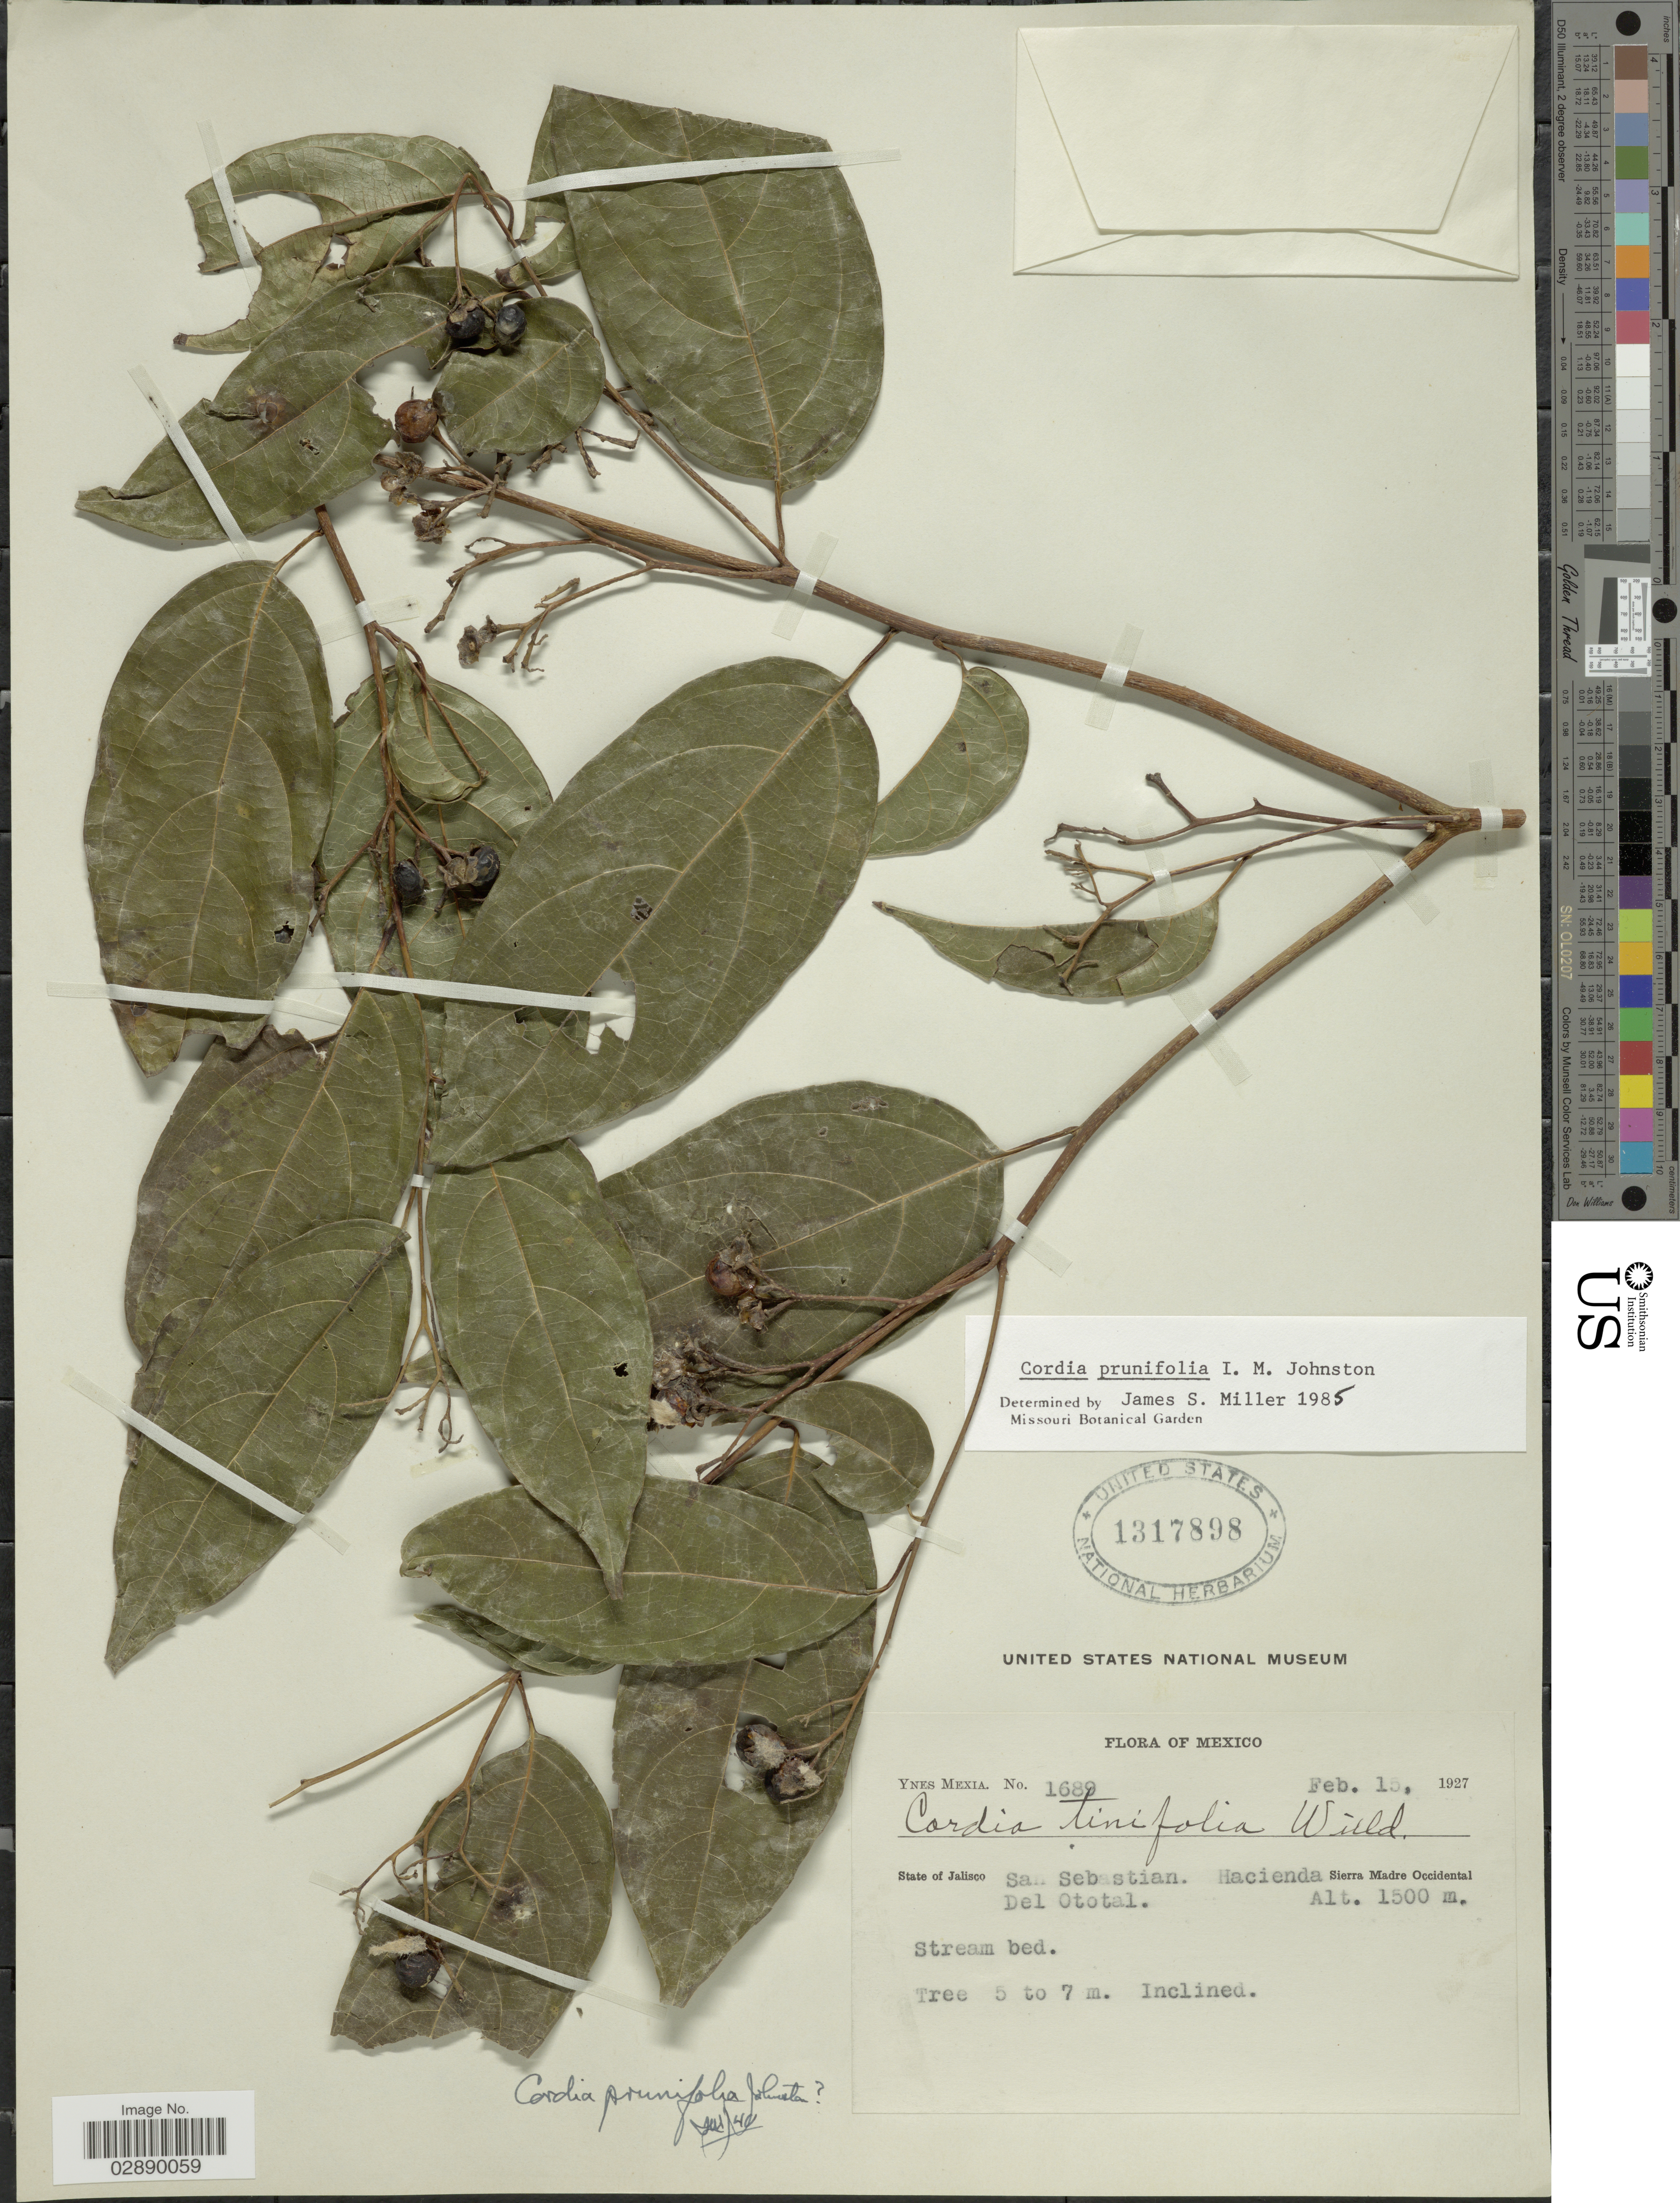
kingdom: Plantae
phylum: Tracheophyta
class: Magnoliopsida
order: Boraginales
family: Cordiaceae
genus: Cordia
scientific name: Cordia prunifolia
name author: I.M. Johnst.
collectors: Y. Mexia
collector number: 1689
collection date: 1927-02-15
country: Mexico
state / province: Jalisco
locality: San Sebastian. Hacienda Del Ototal. Sierra Madre Occidental.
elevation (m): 1500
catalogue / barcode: US 1317898